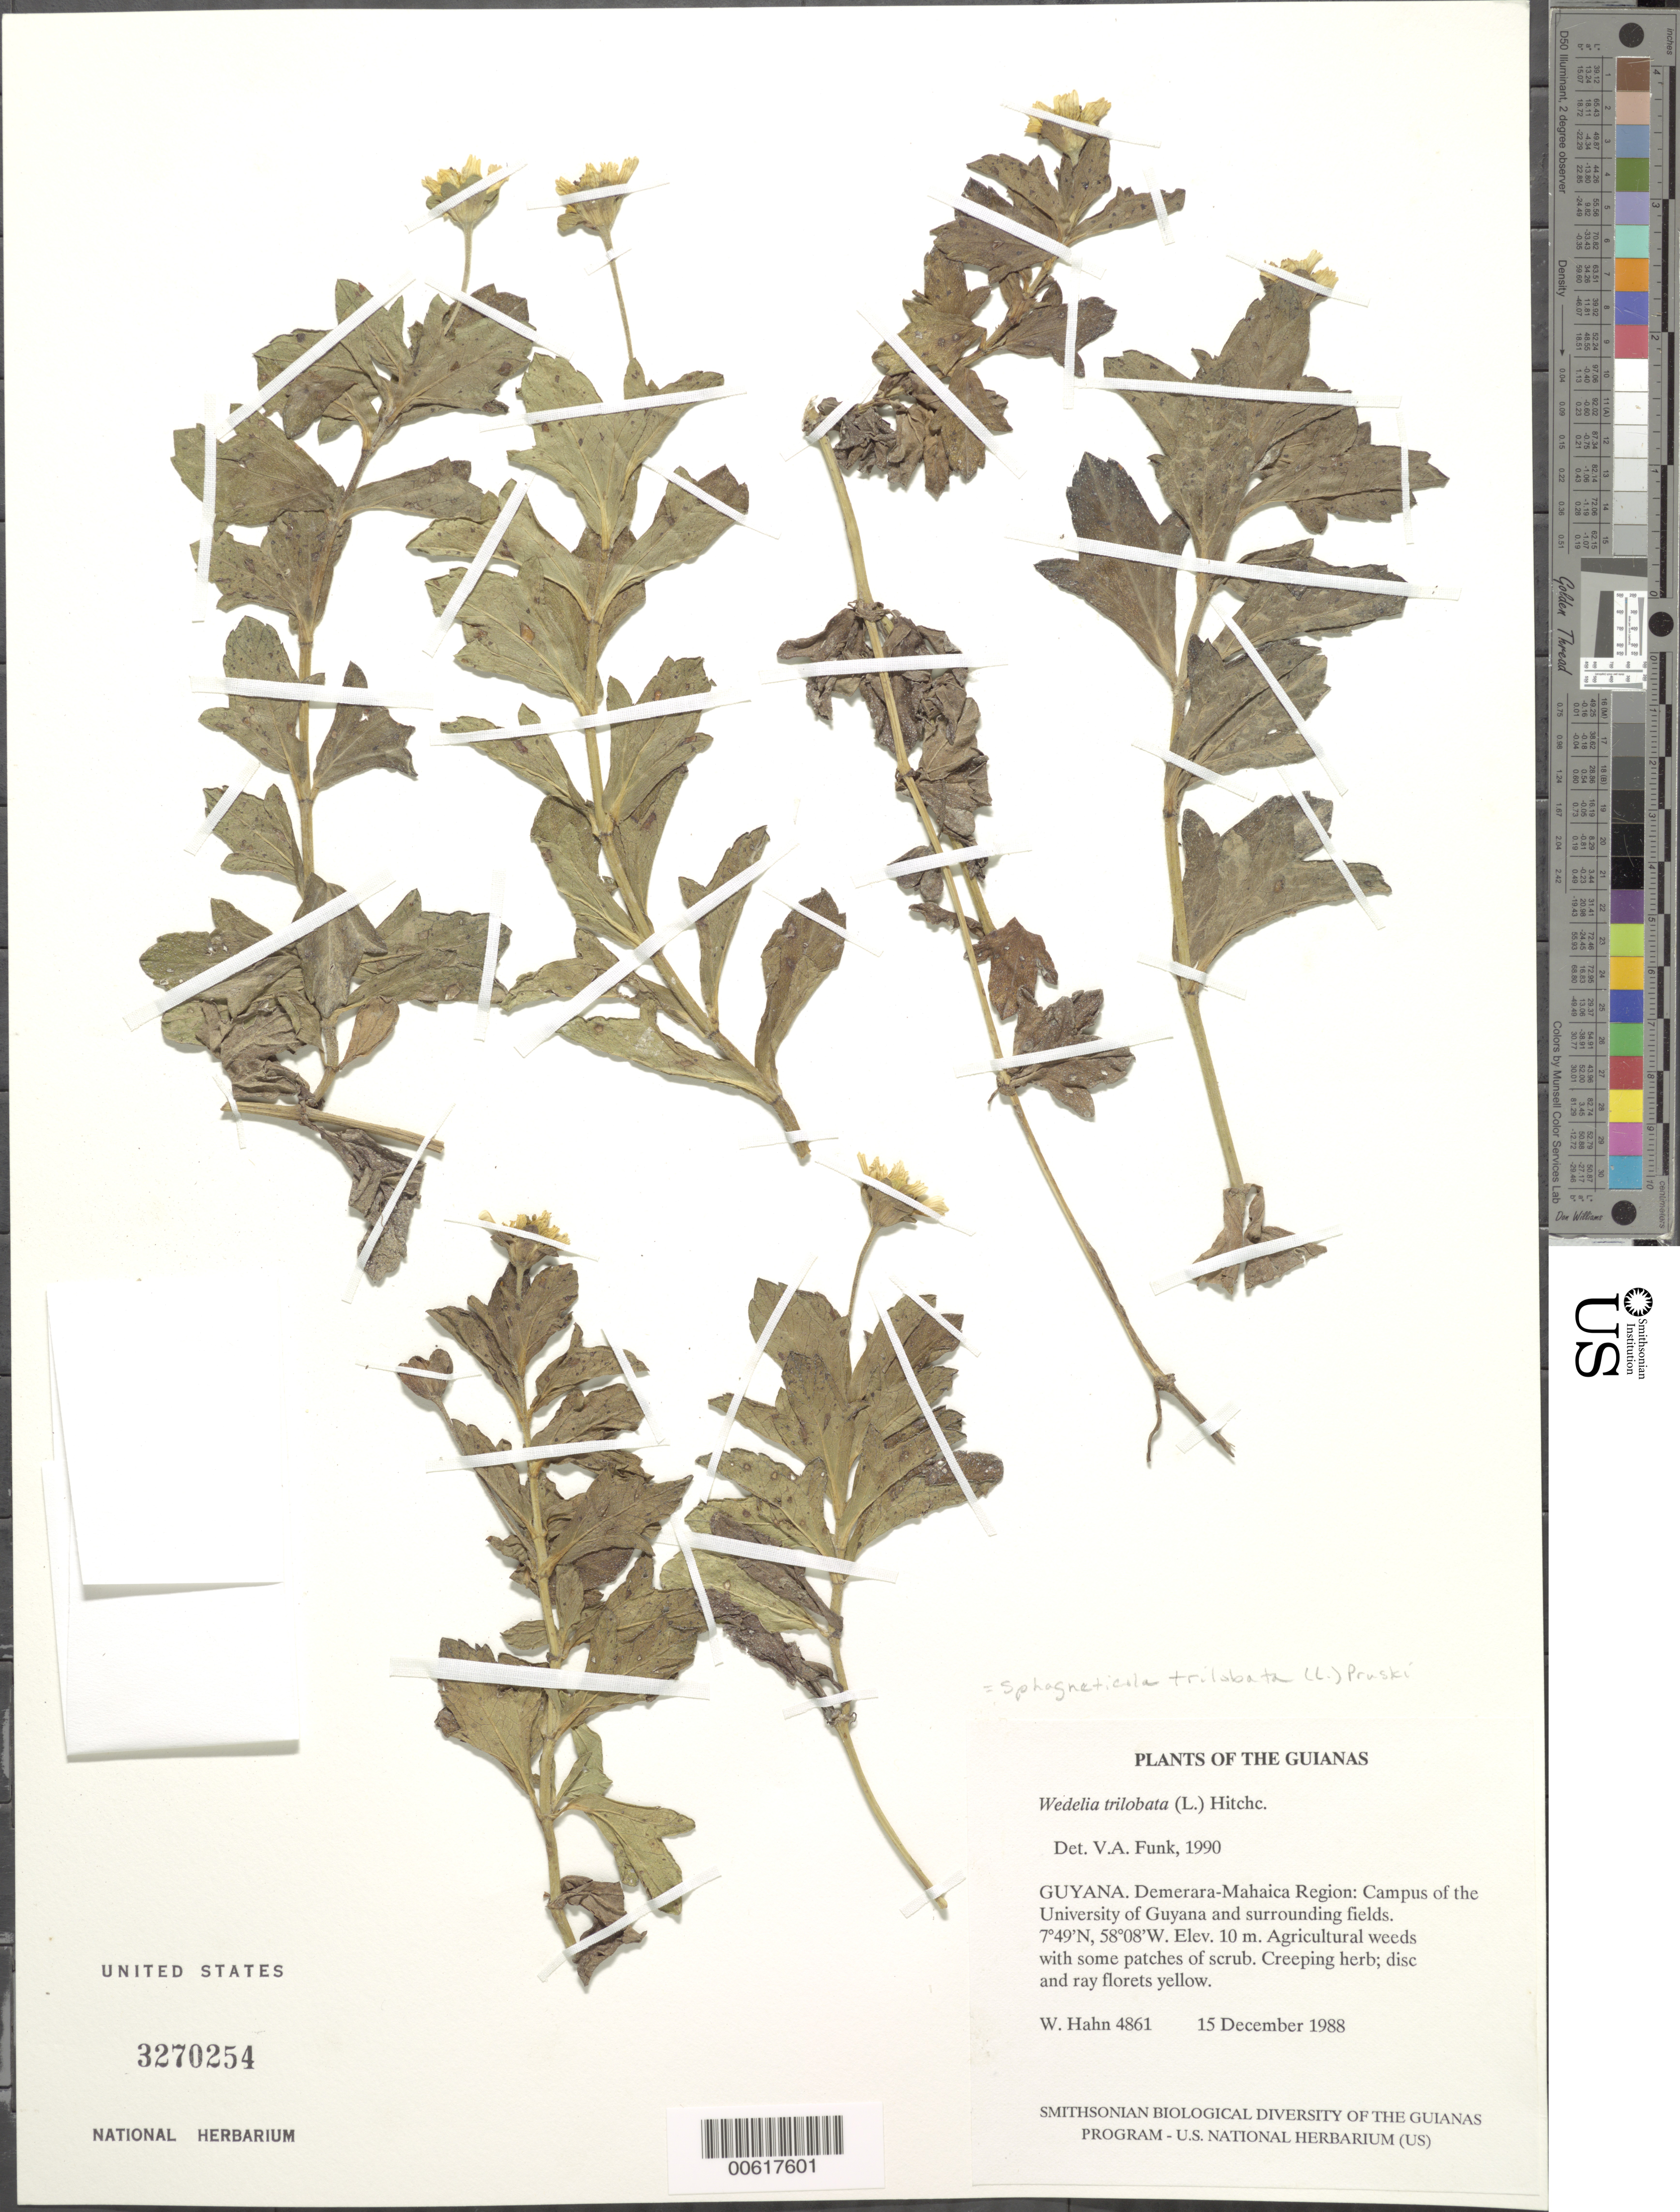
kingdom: Plantae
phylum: Tracheophyta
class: Magnoliopsida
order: Asterales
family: Asteraceae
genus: Wedelia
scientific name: Wedelia trilobata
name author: (L.) Hitchc.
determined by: Funk, Vicki A., (BOT), Smithsonian Institution - National Museum of Natural History (UNITED STATES)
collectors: W. Hahn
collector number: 4861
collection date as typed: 15 December 1988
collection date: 1988-12-15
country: Guyana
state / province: Demerara-Mahaica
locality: Campus of the University of Guyana and surrounding fields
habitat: Agricultural weeds with some patches of scrub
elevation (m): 10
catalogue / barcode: US 3270254